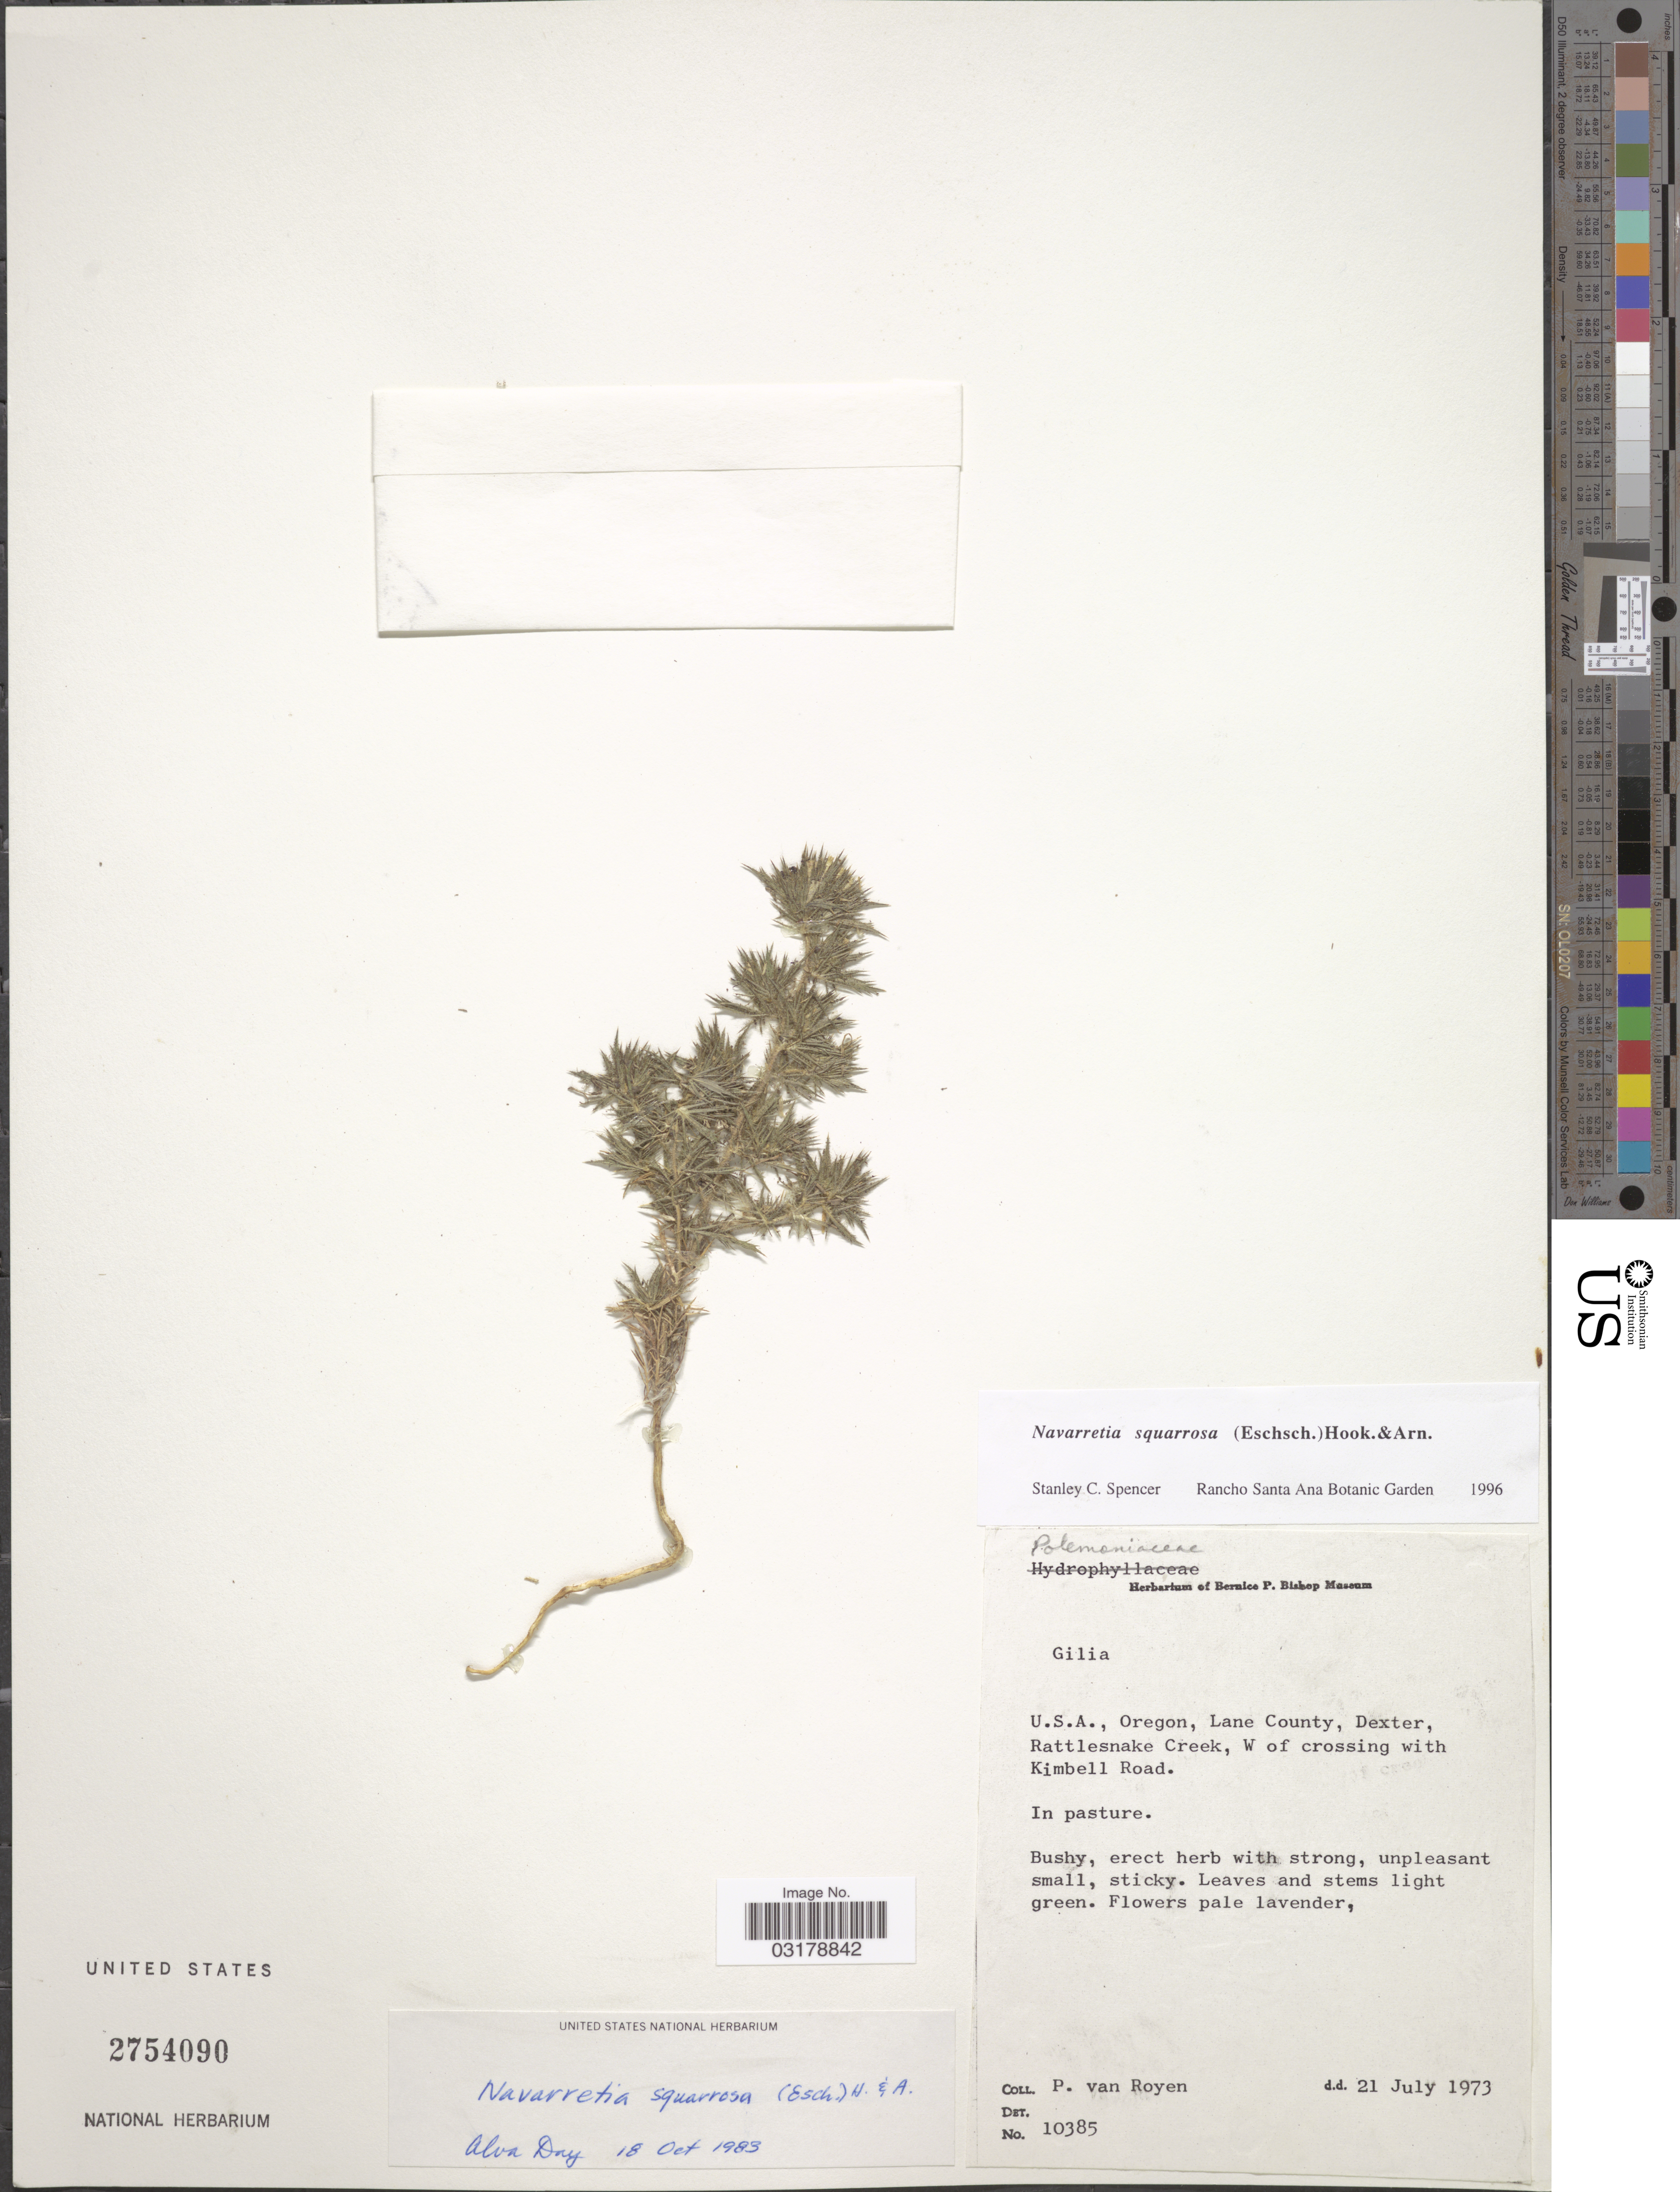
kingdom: Plantae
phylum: Tracheophyta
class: Magnoliopsida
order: Ericales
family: Polemoniaceae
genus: Navarretia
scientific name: Navarretia squarrosa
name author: (Eschsch.) Hook. & Arn.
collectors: P. van Royen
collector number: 10385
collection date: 1973-07-21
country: United States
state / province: Oregon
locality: Lane County, Dexter, Rattlesnake Creek, W of crossing with Kimbell Road.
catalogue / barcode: US 2754090